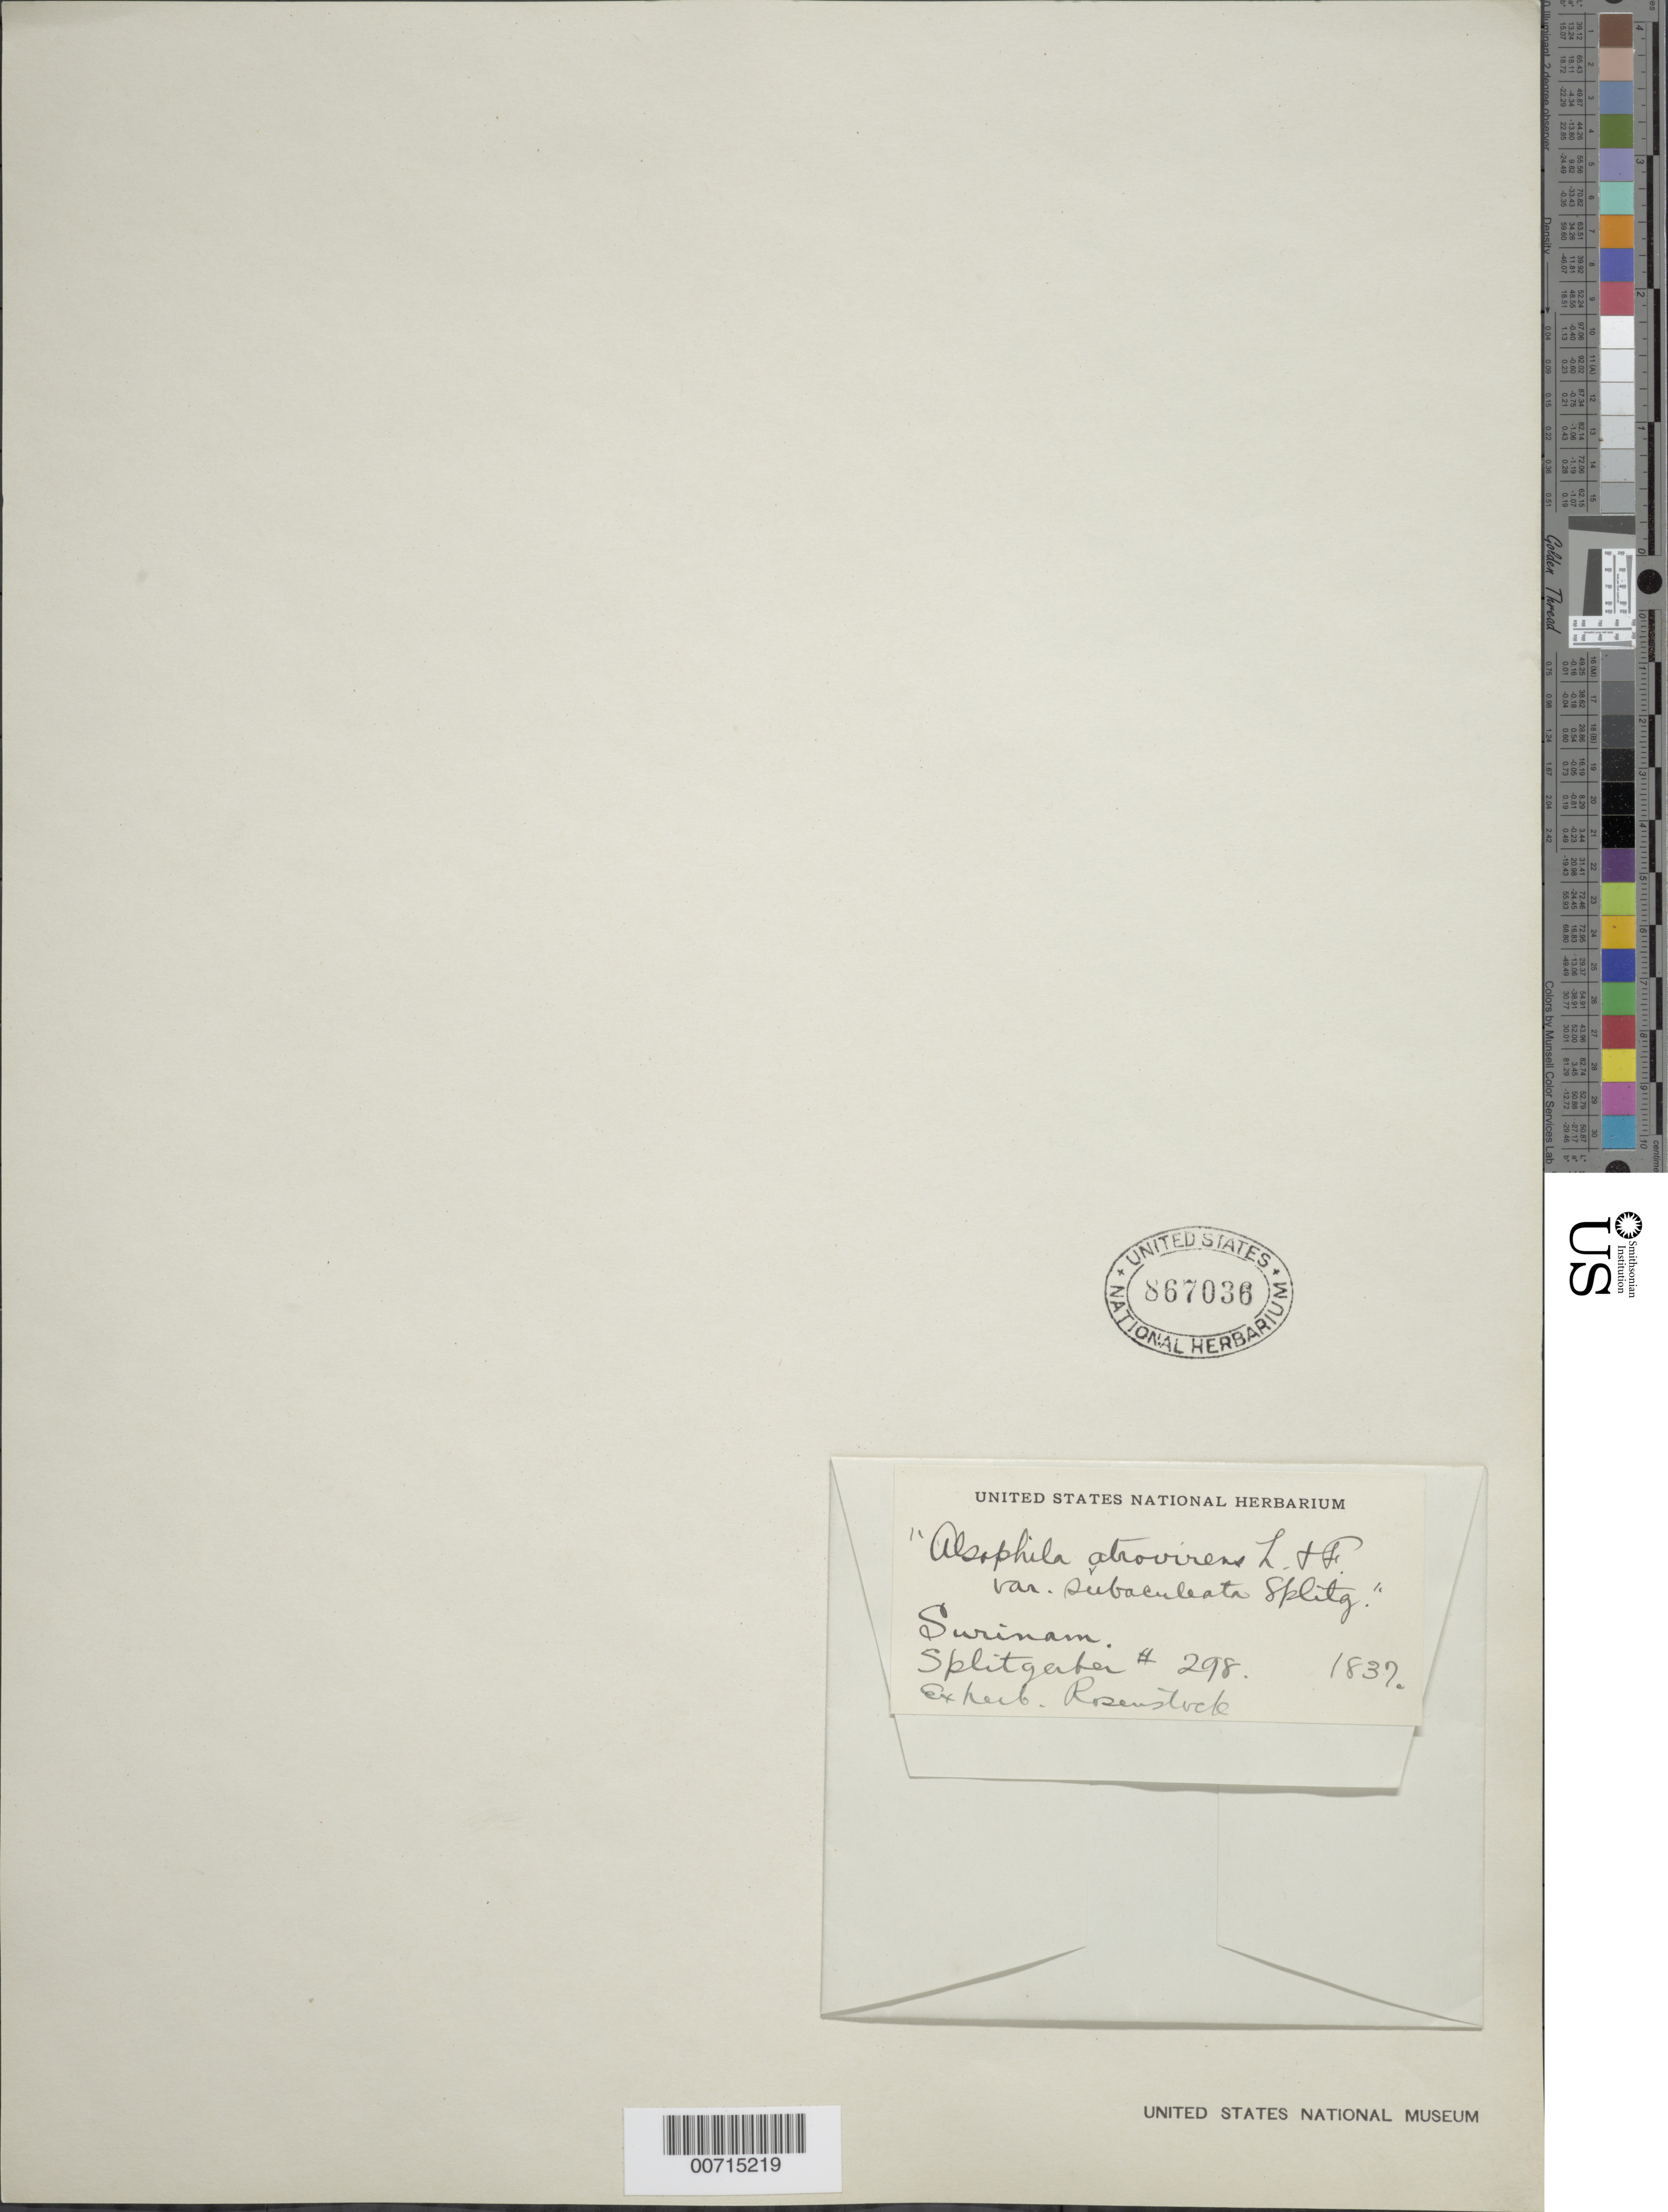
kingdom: Plantae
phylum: Tracheophyta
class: Polypodiopsida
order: Cyatheales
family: Cyatheaceae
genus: Cyathea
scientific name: Cyathea atrovirens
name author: (Lanapd. & Fisch.) Domin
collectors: F. L. Splitgerber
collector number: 298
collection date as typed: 1837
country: Suriname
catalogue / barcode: US 867036